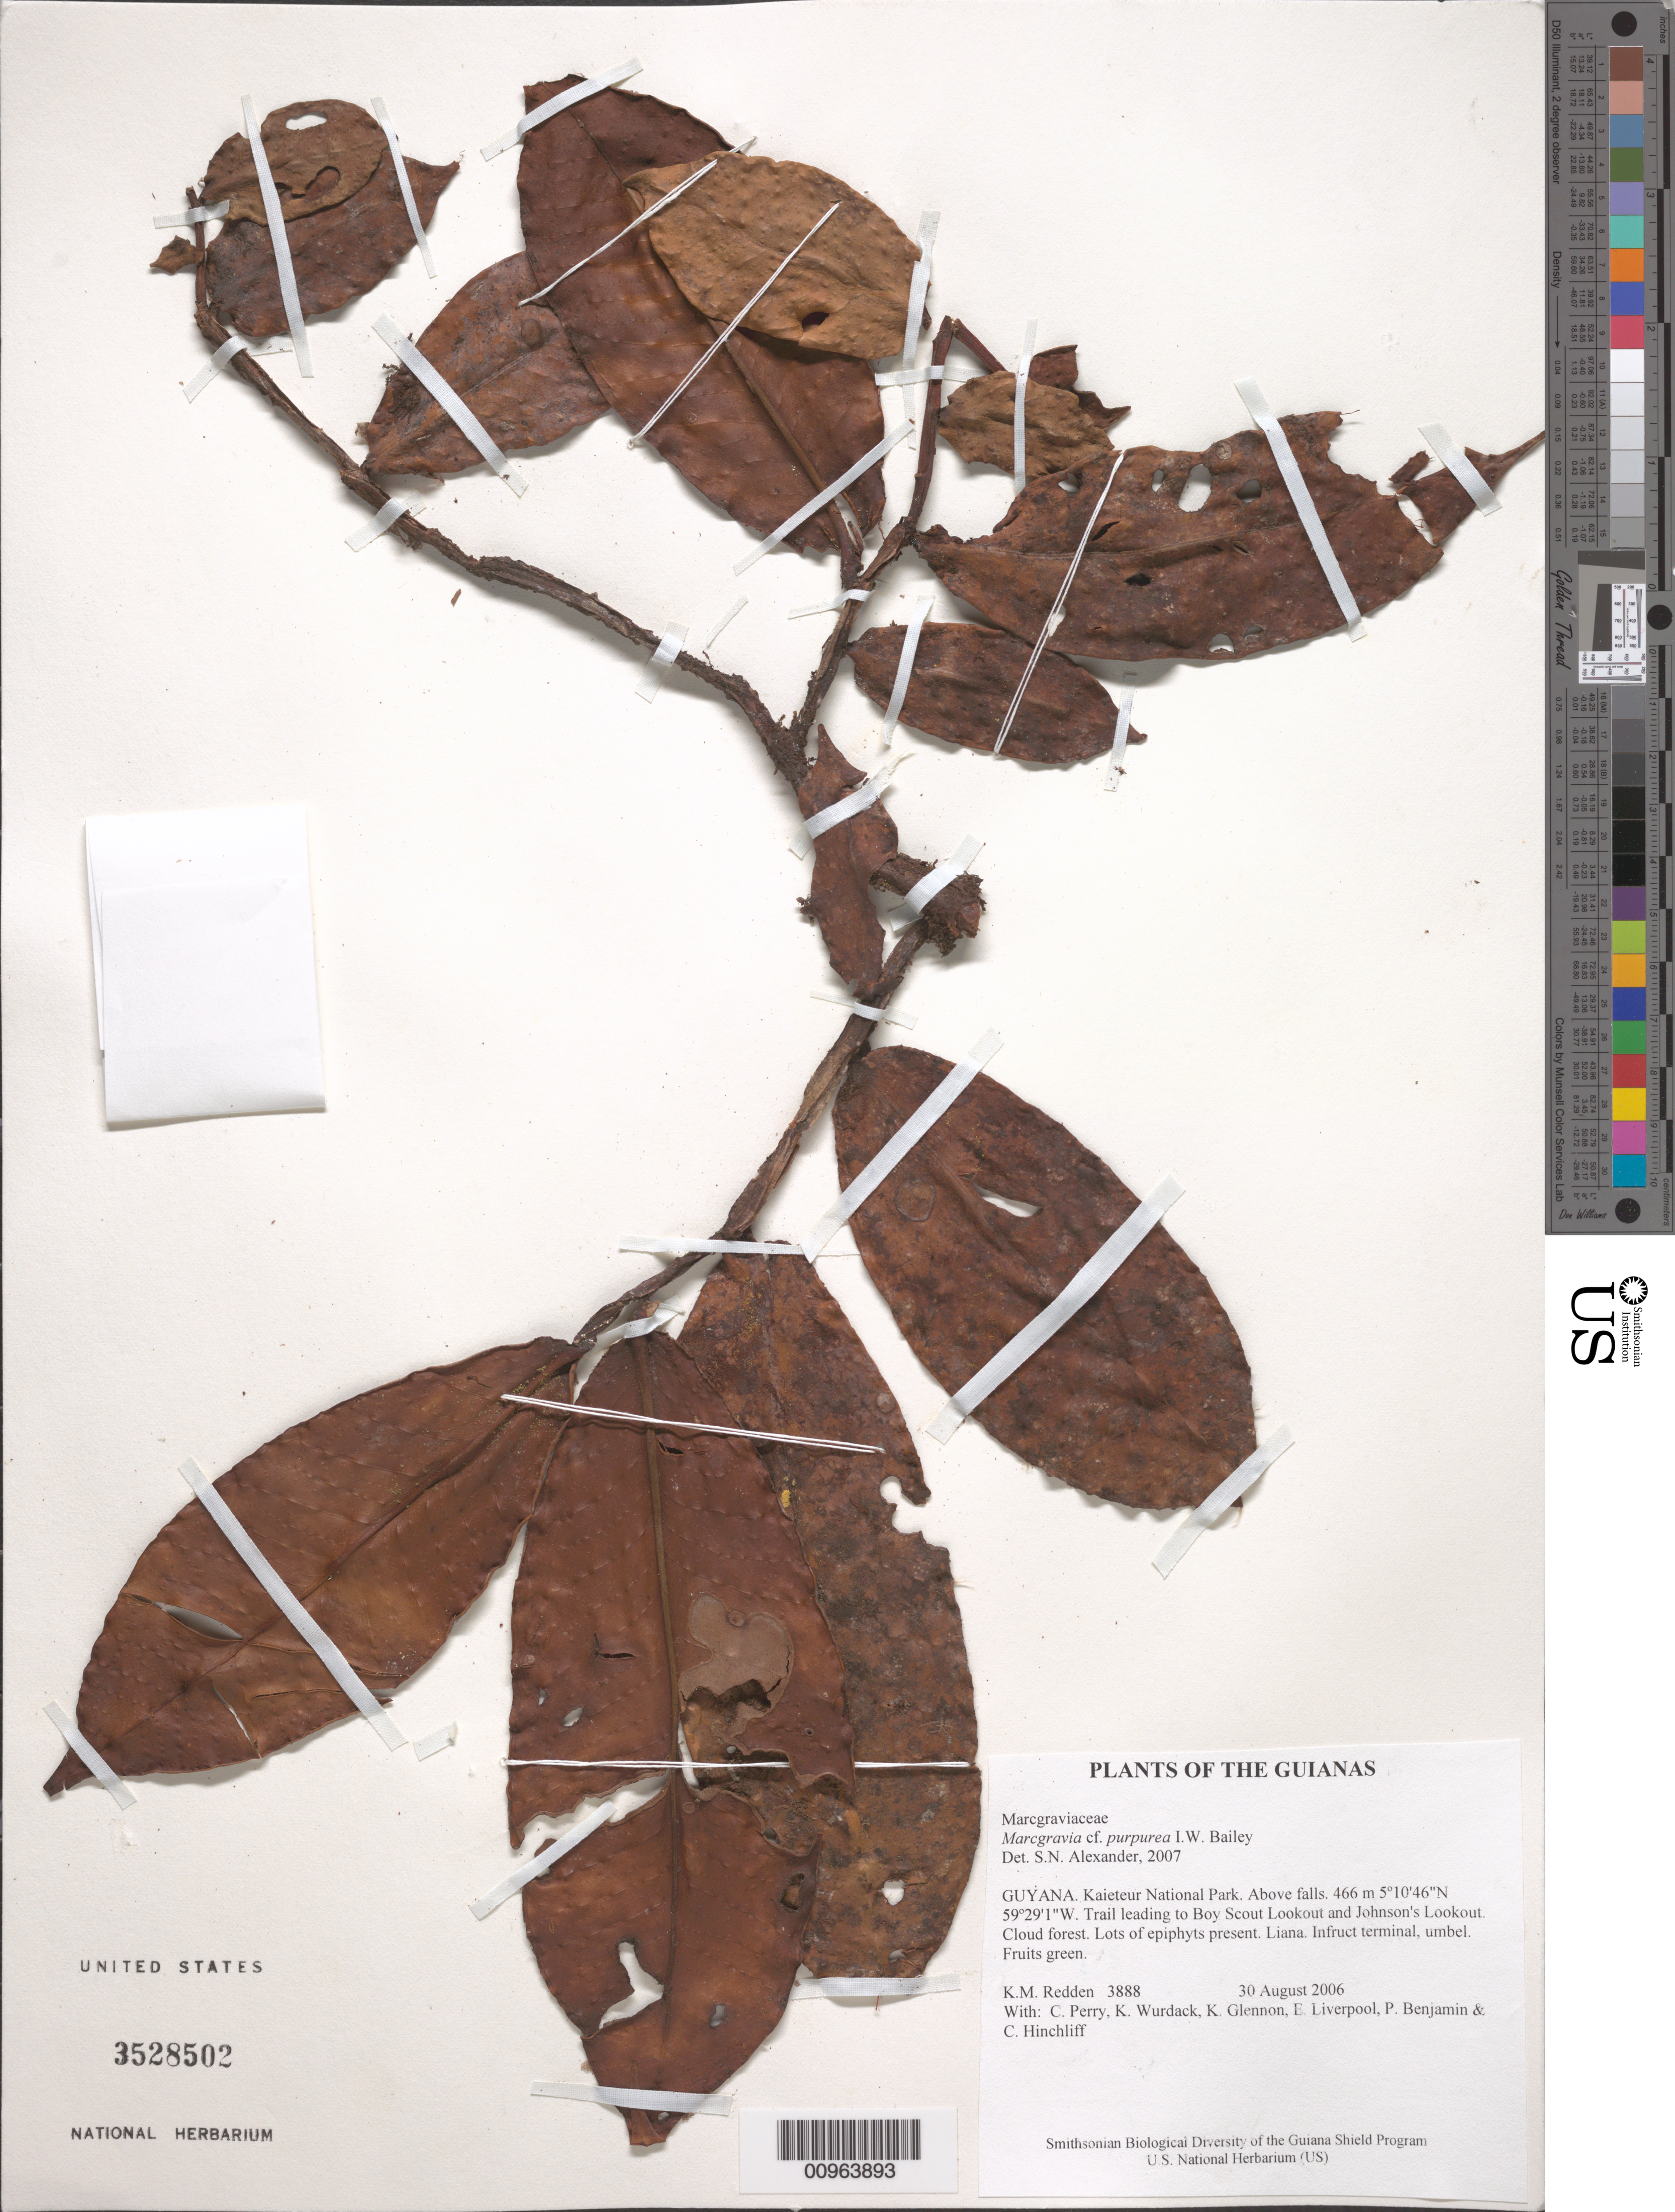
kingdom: Plantae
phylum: Tracheophyta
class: Magnoliopsida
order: Ericales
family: Marcgraviaceae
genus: Marcgravia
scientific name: Marcgravia purpurea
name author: I.W. Bailey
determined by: Alexander, S. N.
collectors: K. M. Redden, C. Perry, K. Wurdack, K. Glennon, E. Liverpool, P. Benjamin & C. E. Hinchliff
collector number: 3888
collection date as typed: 30 August 2006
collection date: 2006-08-30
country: Guyana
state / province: Potaro-Siparuni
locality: Kaieteur National Park. Above falls. Trail leading to Boy Scout Lookout and Johnson's Lookout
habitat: Cloud forest. Lots of epiphytes present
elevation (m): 466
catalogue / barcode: US 3528502